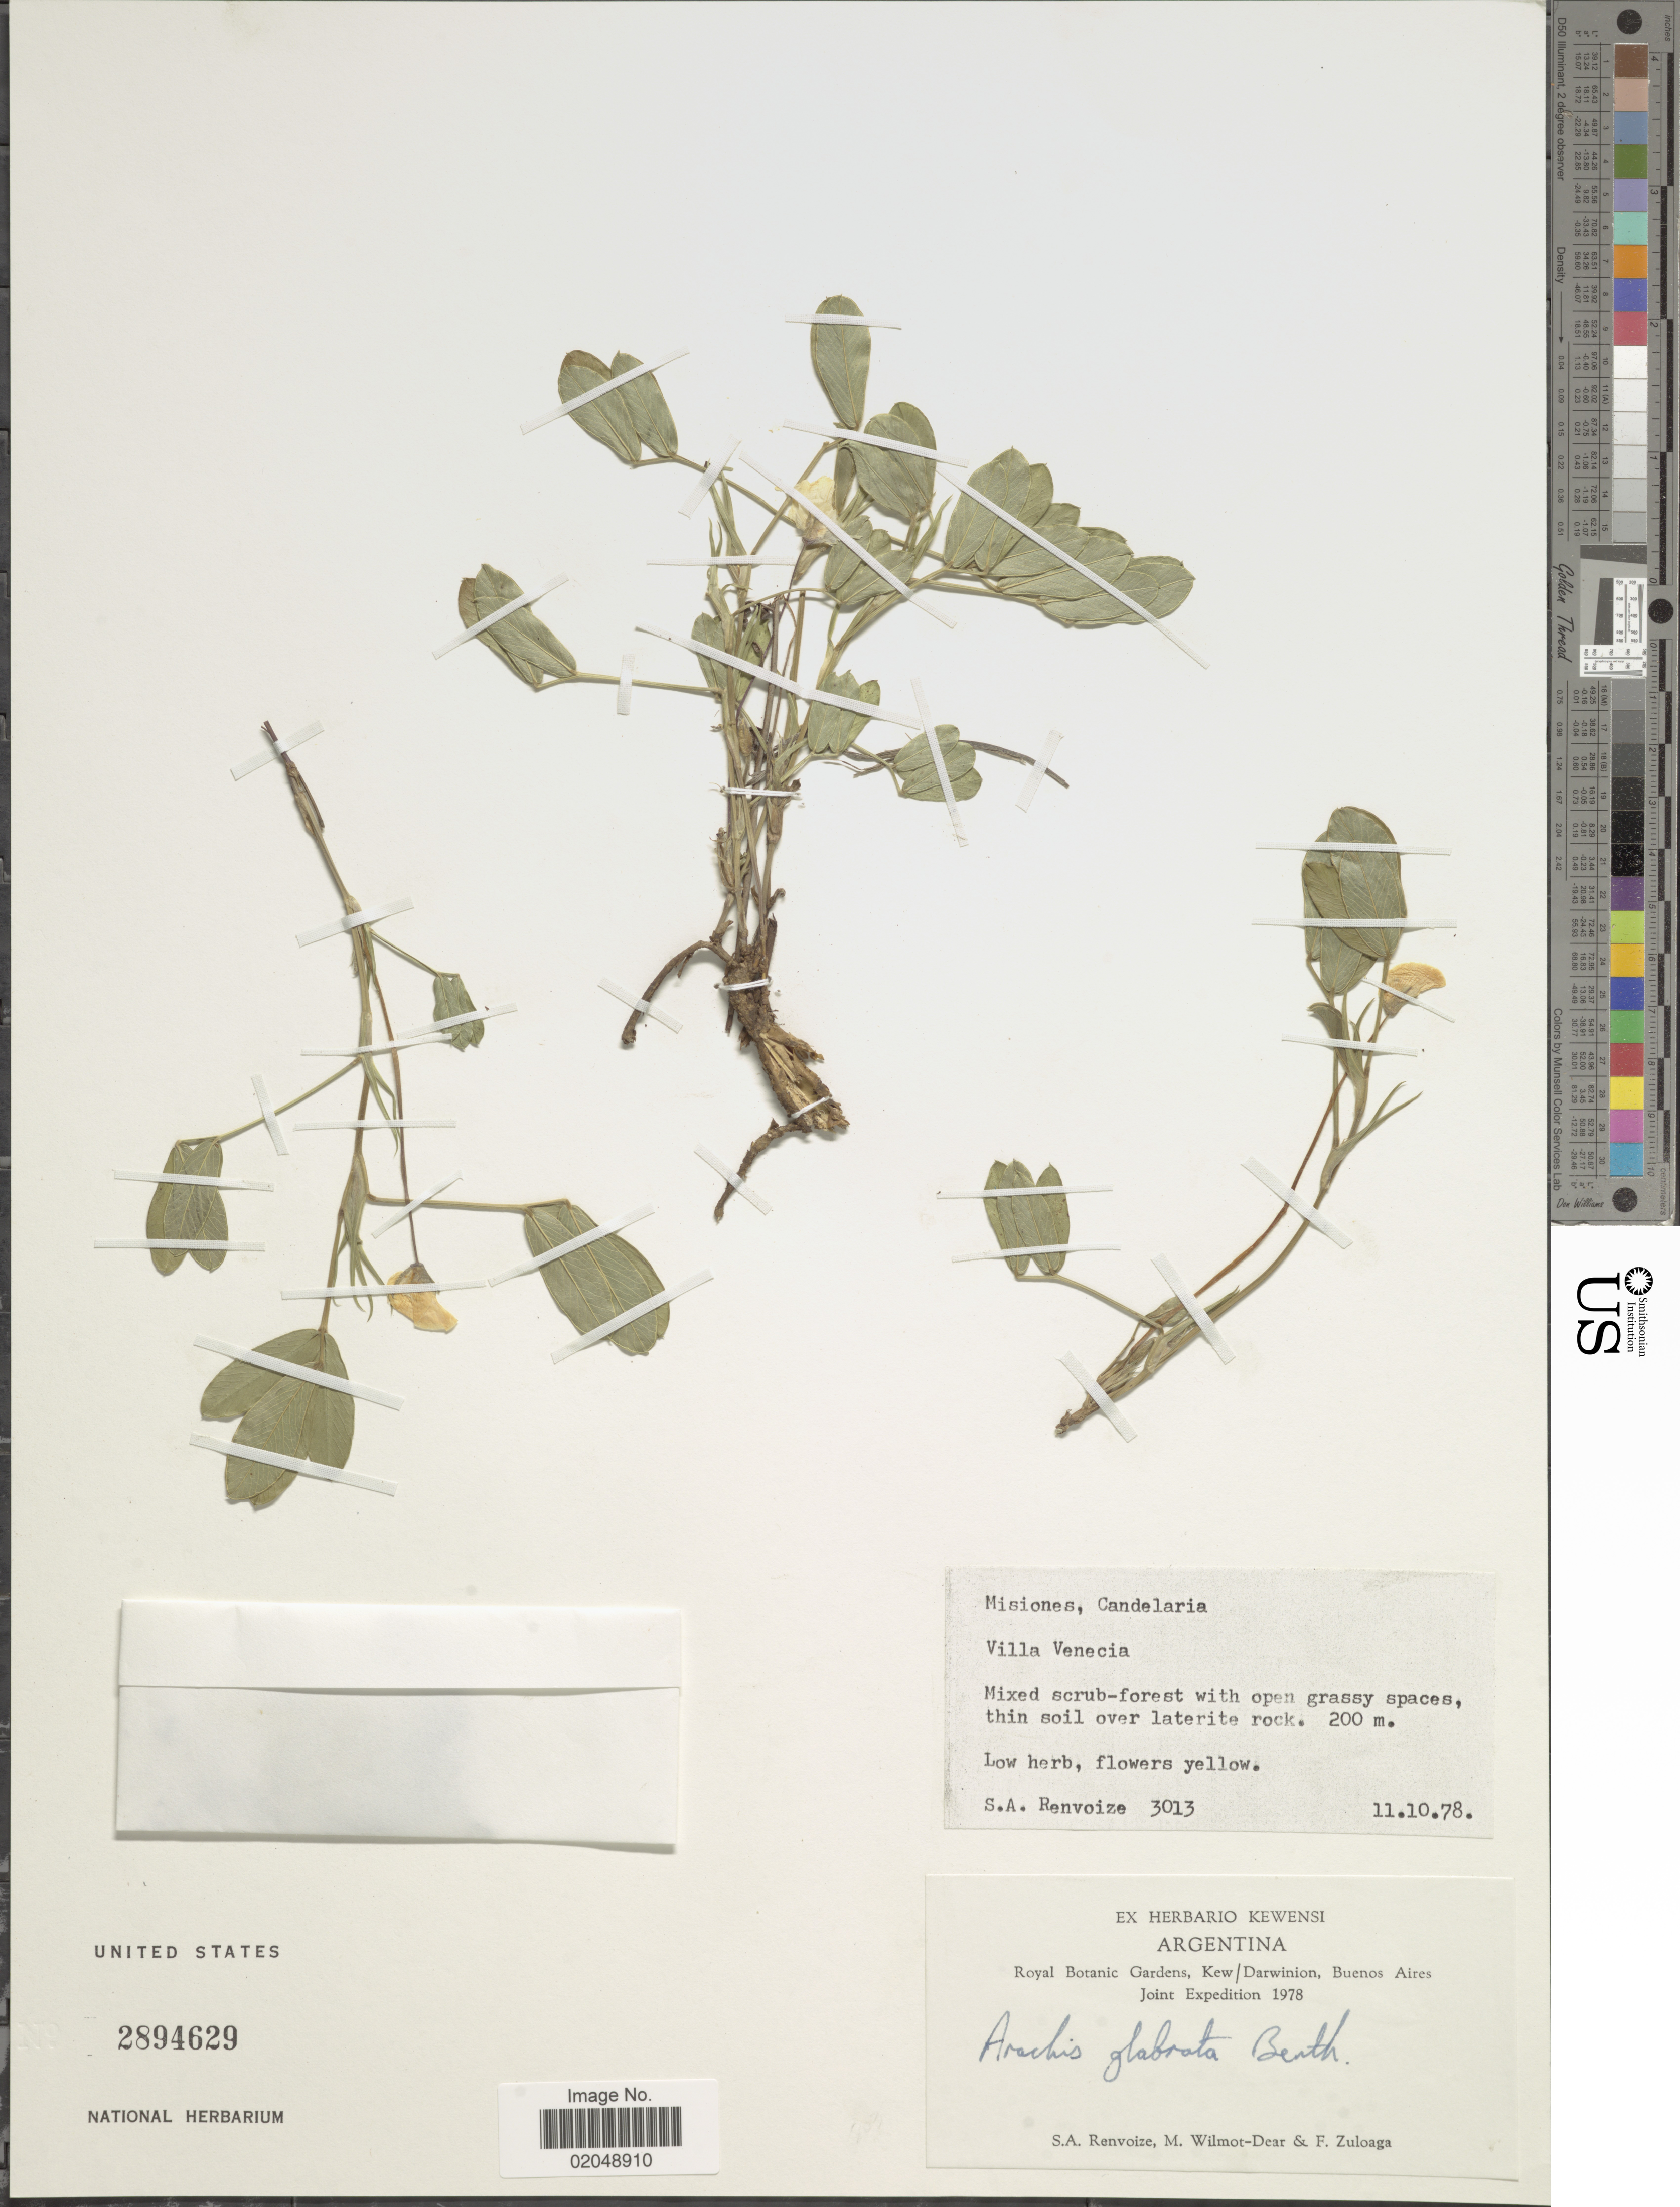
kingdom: Plantae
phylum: Tracheophyta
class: Magnoliopsida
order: Fabales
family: Fabaceae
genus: Arachis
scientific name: Arachis glabrata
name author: Benth.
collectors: S. A. Renvoize, M. Wilmot-Dear & F. Zuloaga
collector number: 3013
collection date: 1978-10-11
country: Argentina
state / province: Misiones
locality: Candelaria, Villa Venecia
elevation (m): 200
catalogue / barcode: US 2894629